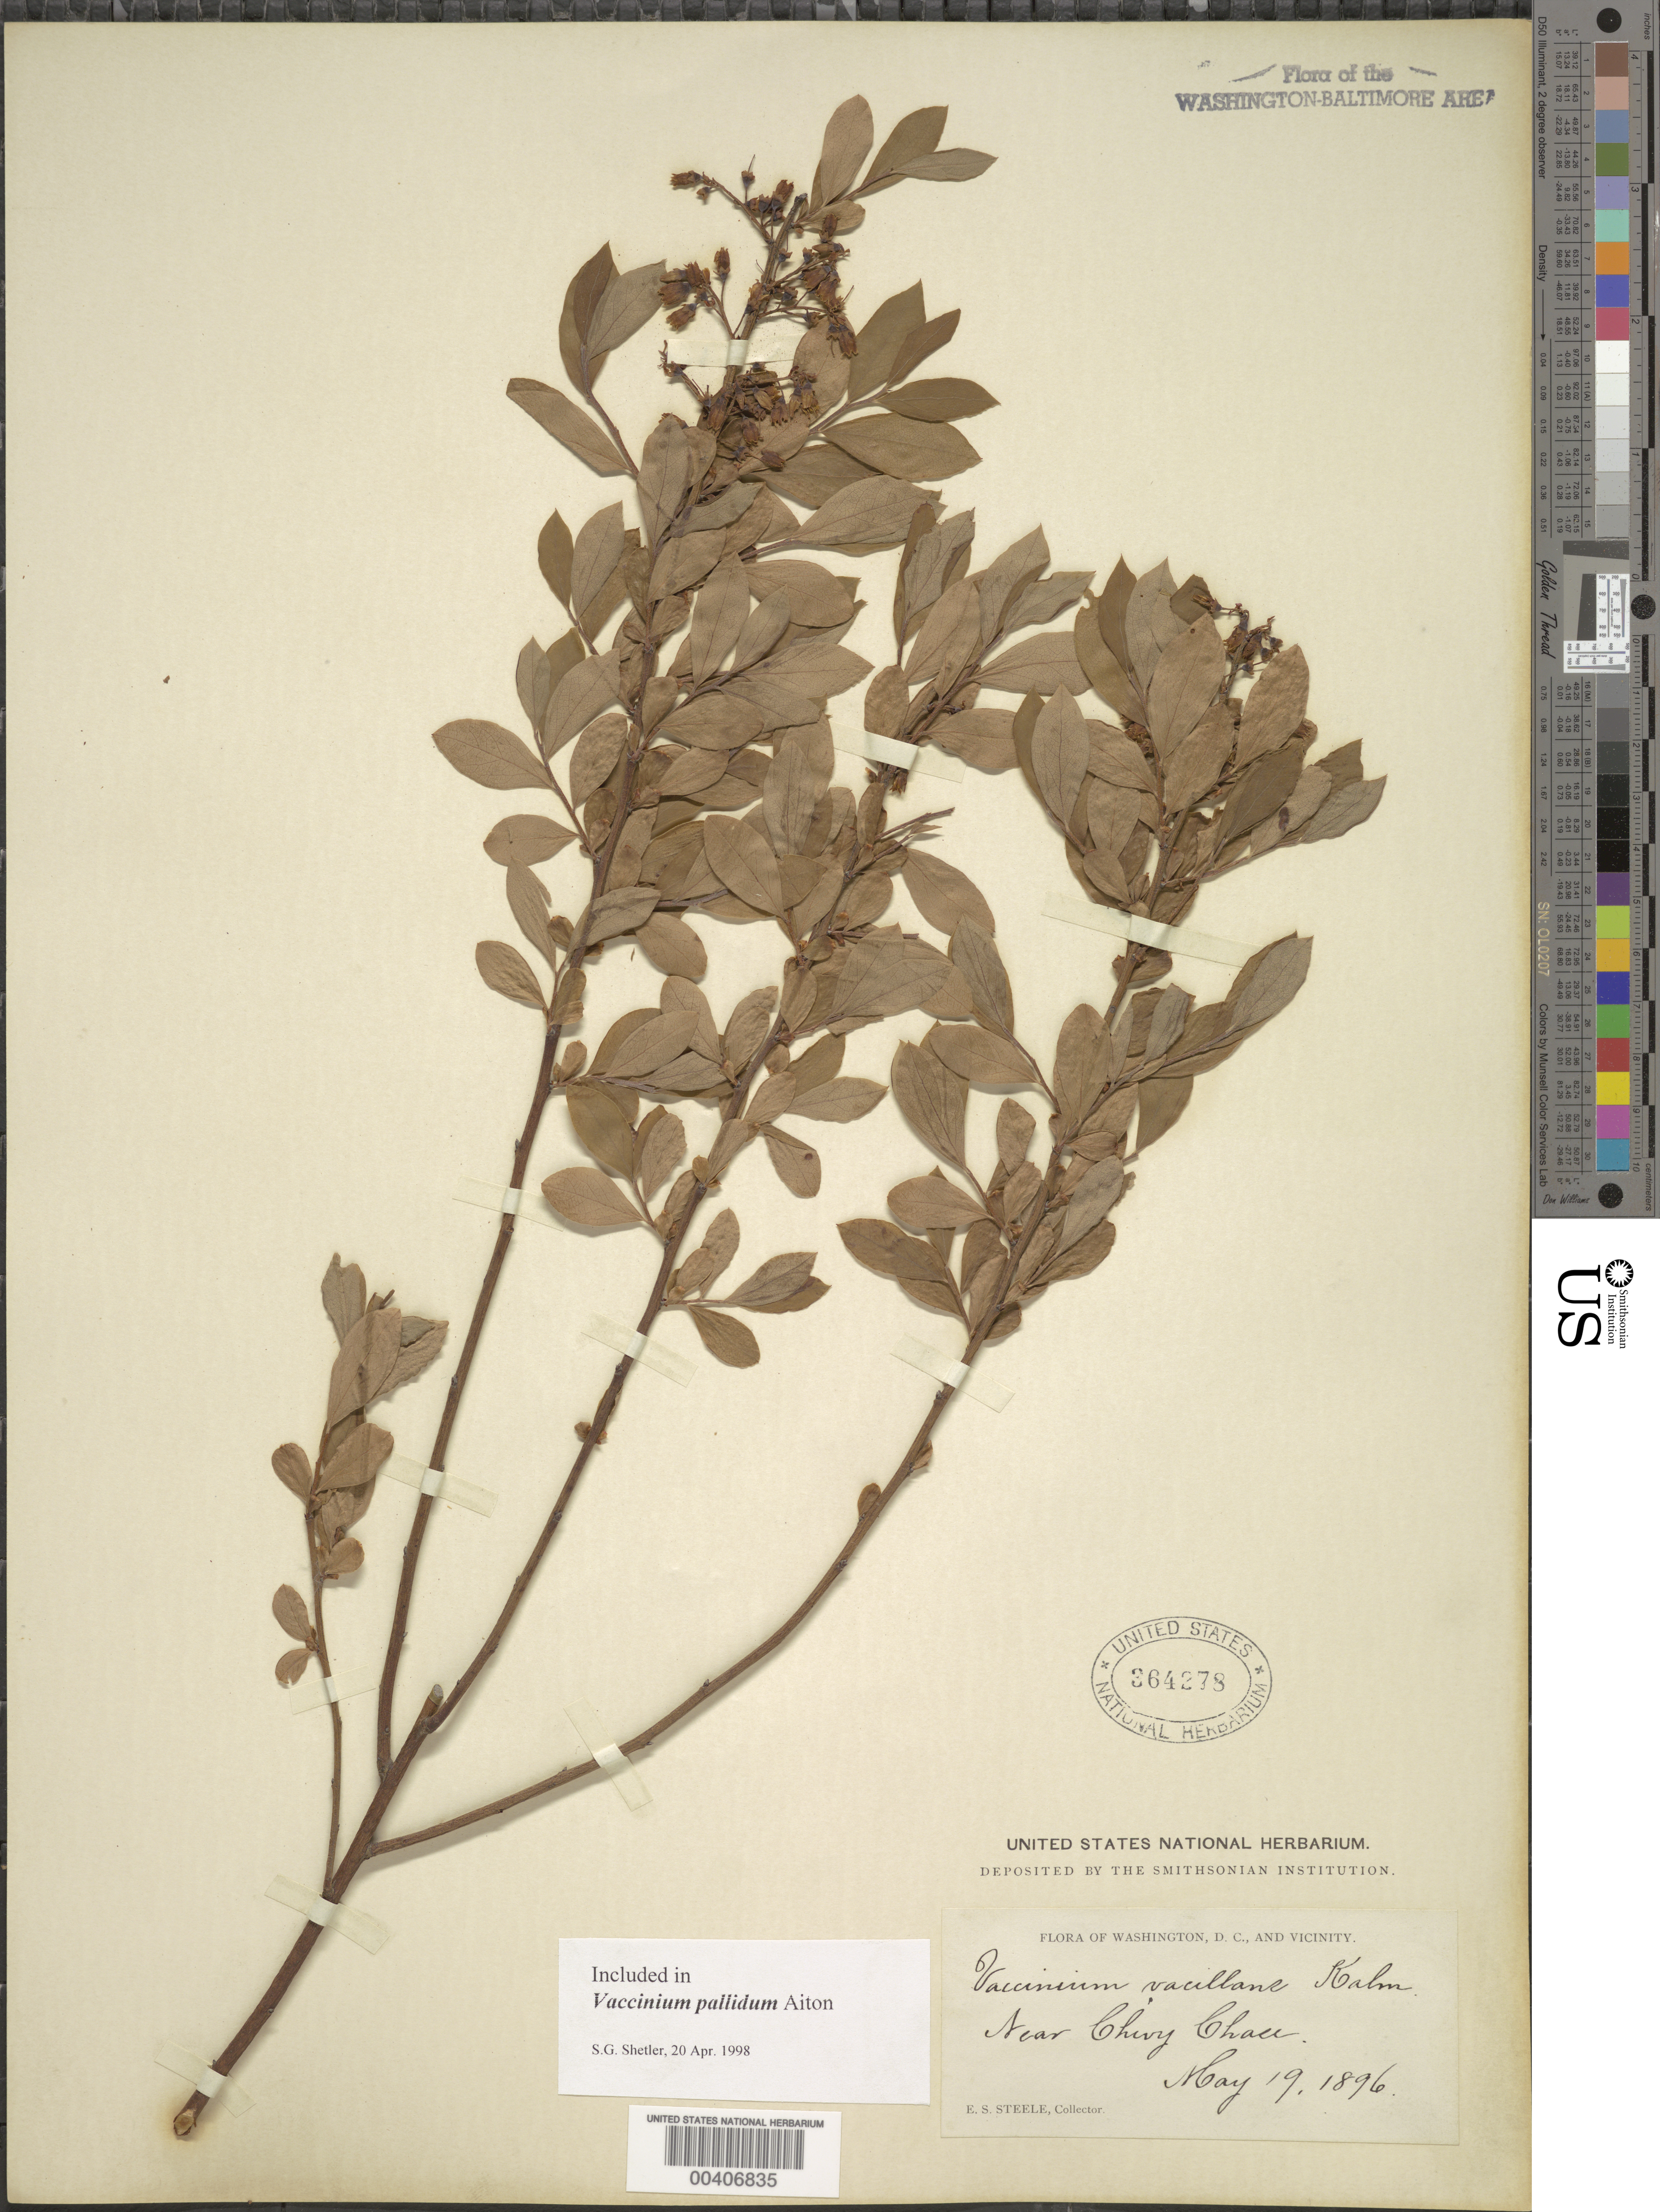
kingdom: Plantae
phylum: Tracheophyta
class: Magnoliopsida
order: Ericales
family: Ericaceae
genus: Vaccinium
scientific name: Vaccinium pallidum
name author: Aiton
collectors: E. Steele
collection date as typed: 19 May 1896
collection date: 1896-05-19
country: United States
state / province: District of Columbia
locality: Chevy Chase vicinity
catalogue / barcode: US 364278